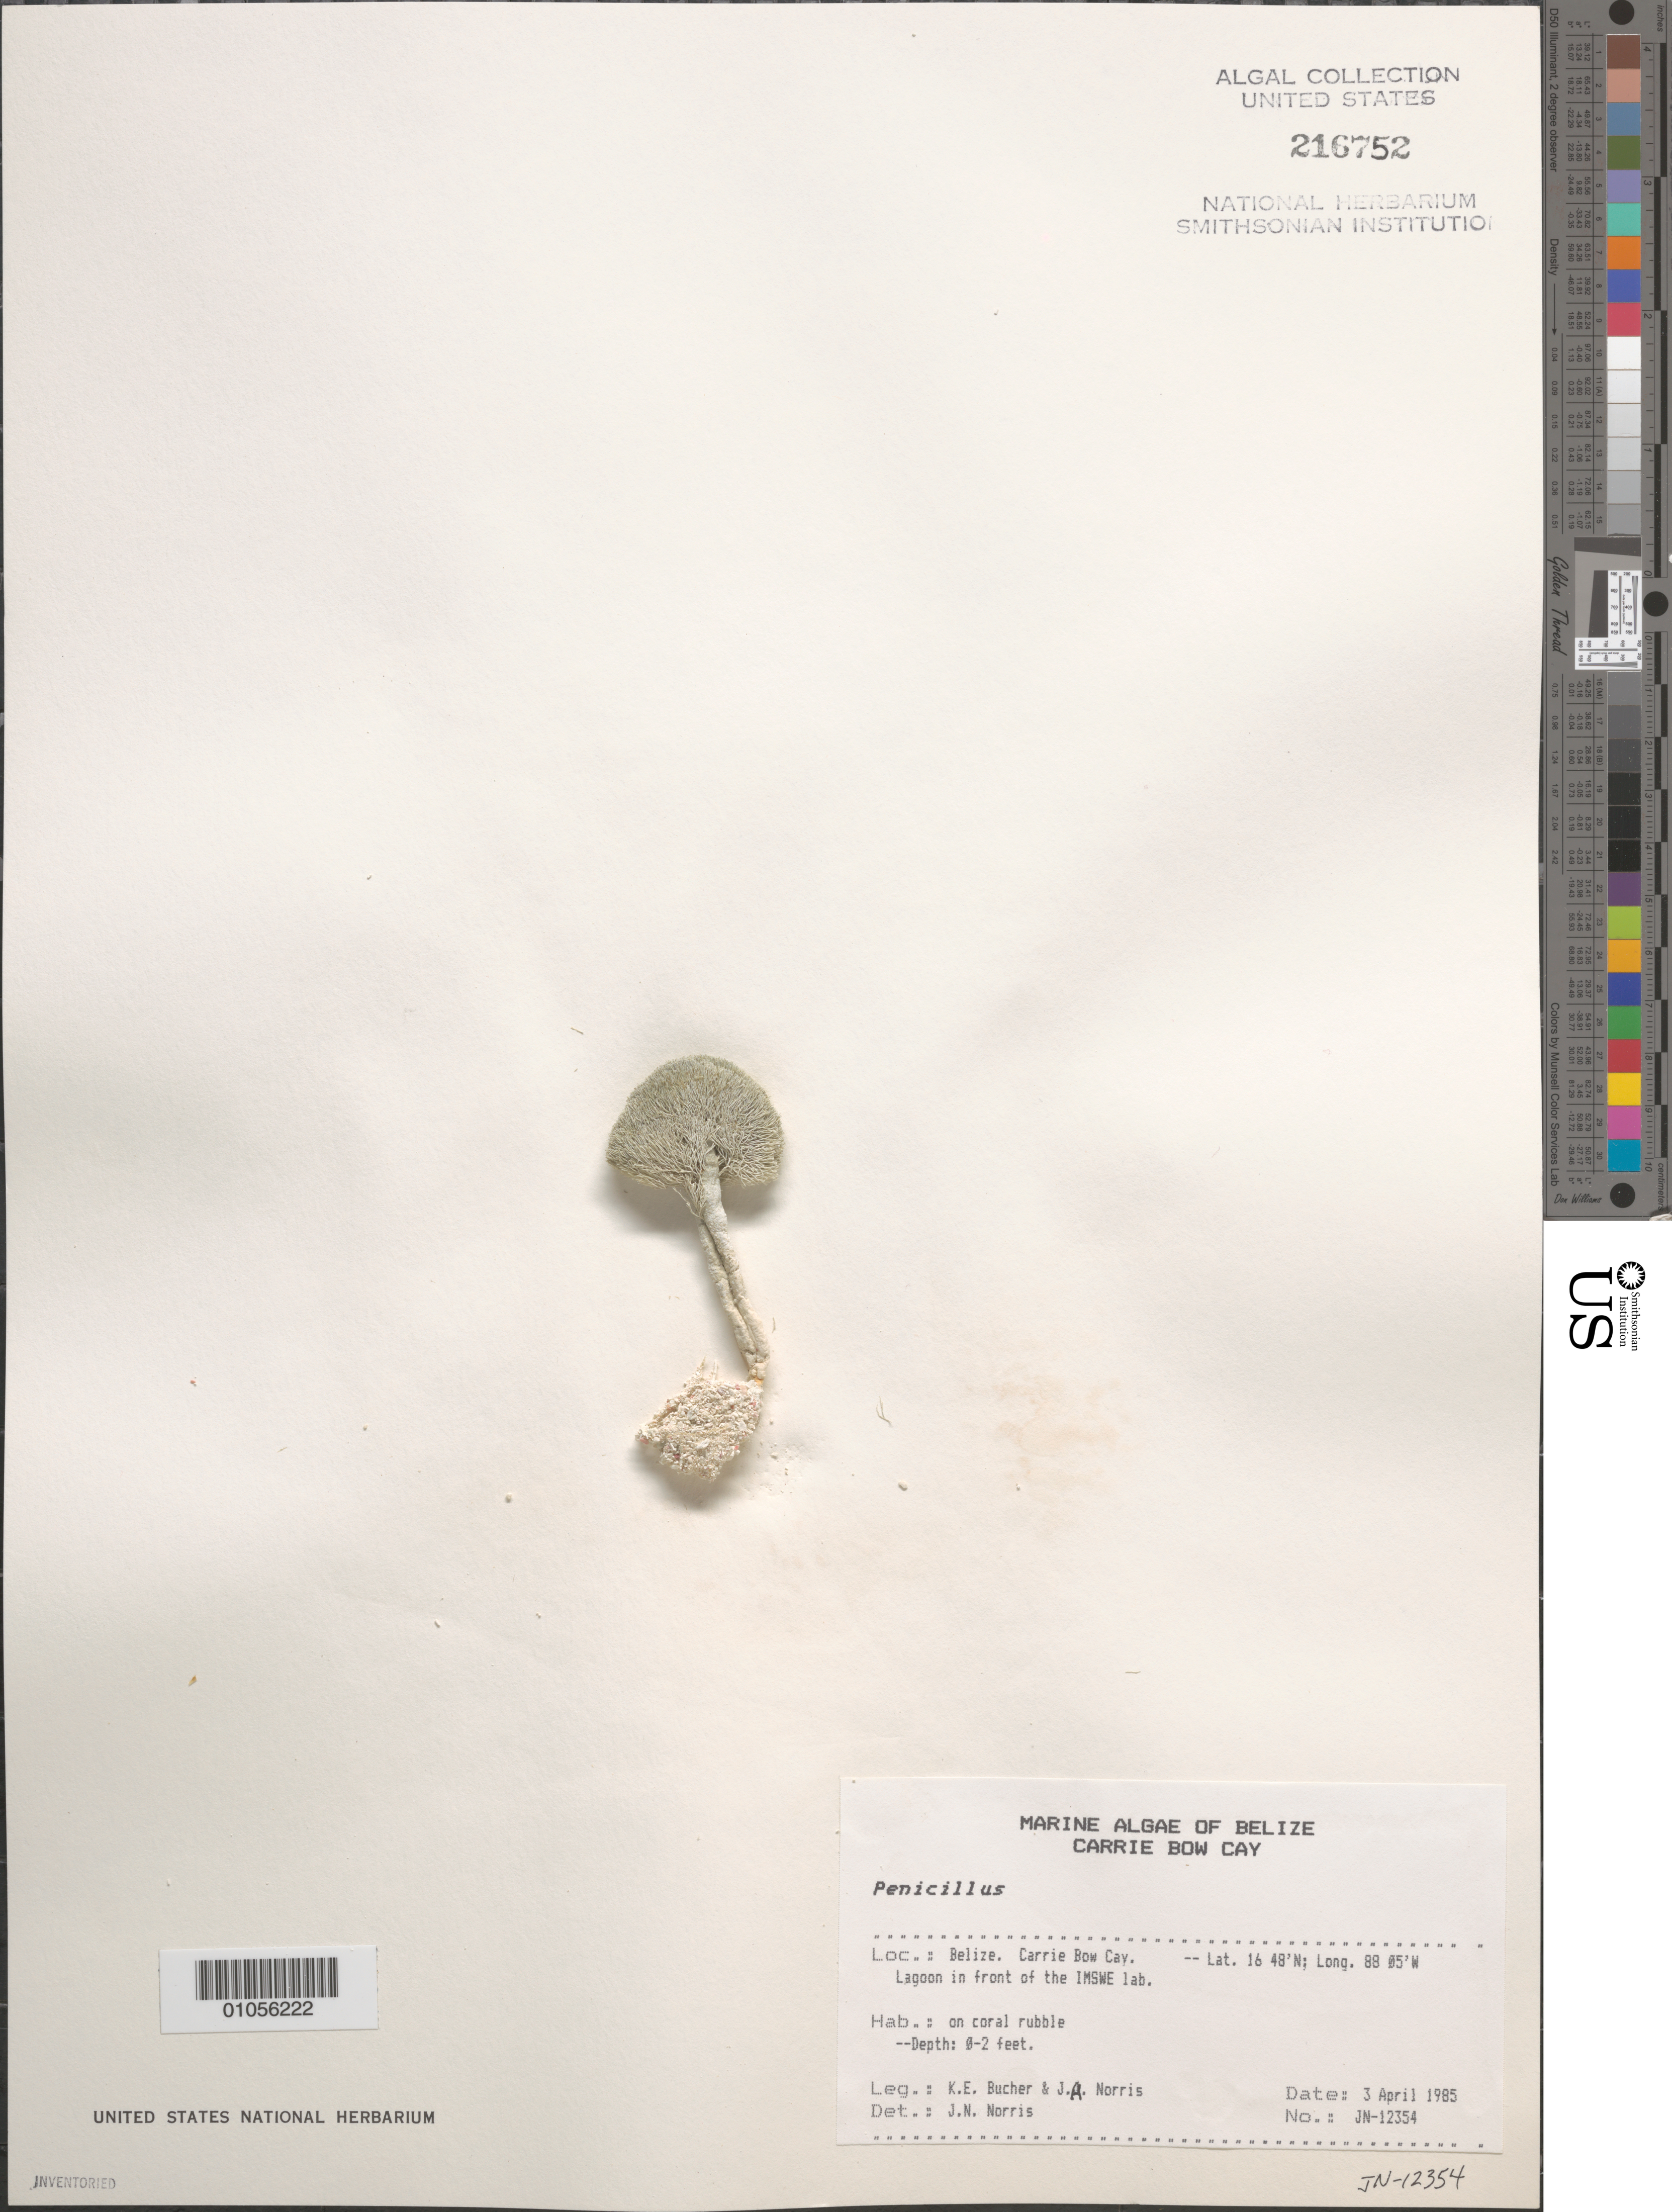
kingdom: Plantae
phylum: Chlorophyta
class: Ulvophyceae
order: Bryopsidales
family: Udoteaceae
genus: Penicillus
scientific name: Penicillus sp.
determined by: Norris, James N.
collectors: K. E. Bucher & J. A. Norris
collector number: JN-12354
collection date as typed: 03 Apr 1985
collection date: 1985-04-03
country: Belize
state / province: Stann Creek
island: Carrie Bow Cay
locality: Lagoon in front of the IMSWE laboratory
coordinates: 16 48'N, 88 05'W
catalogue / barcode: US 216752